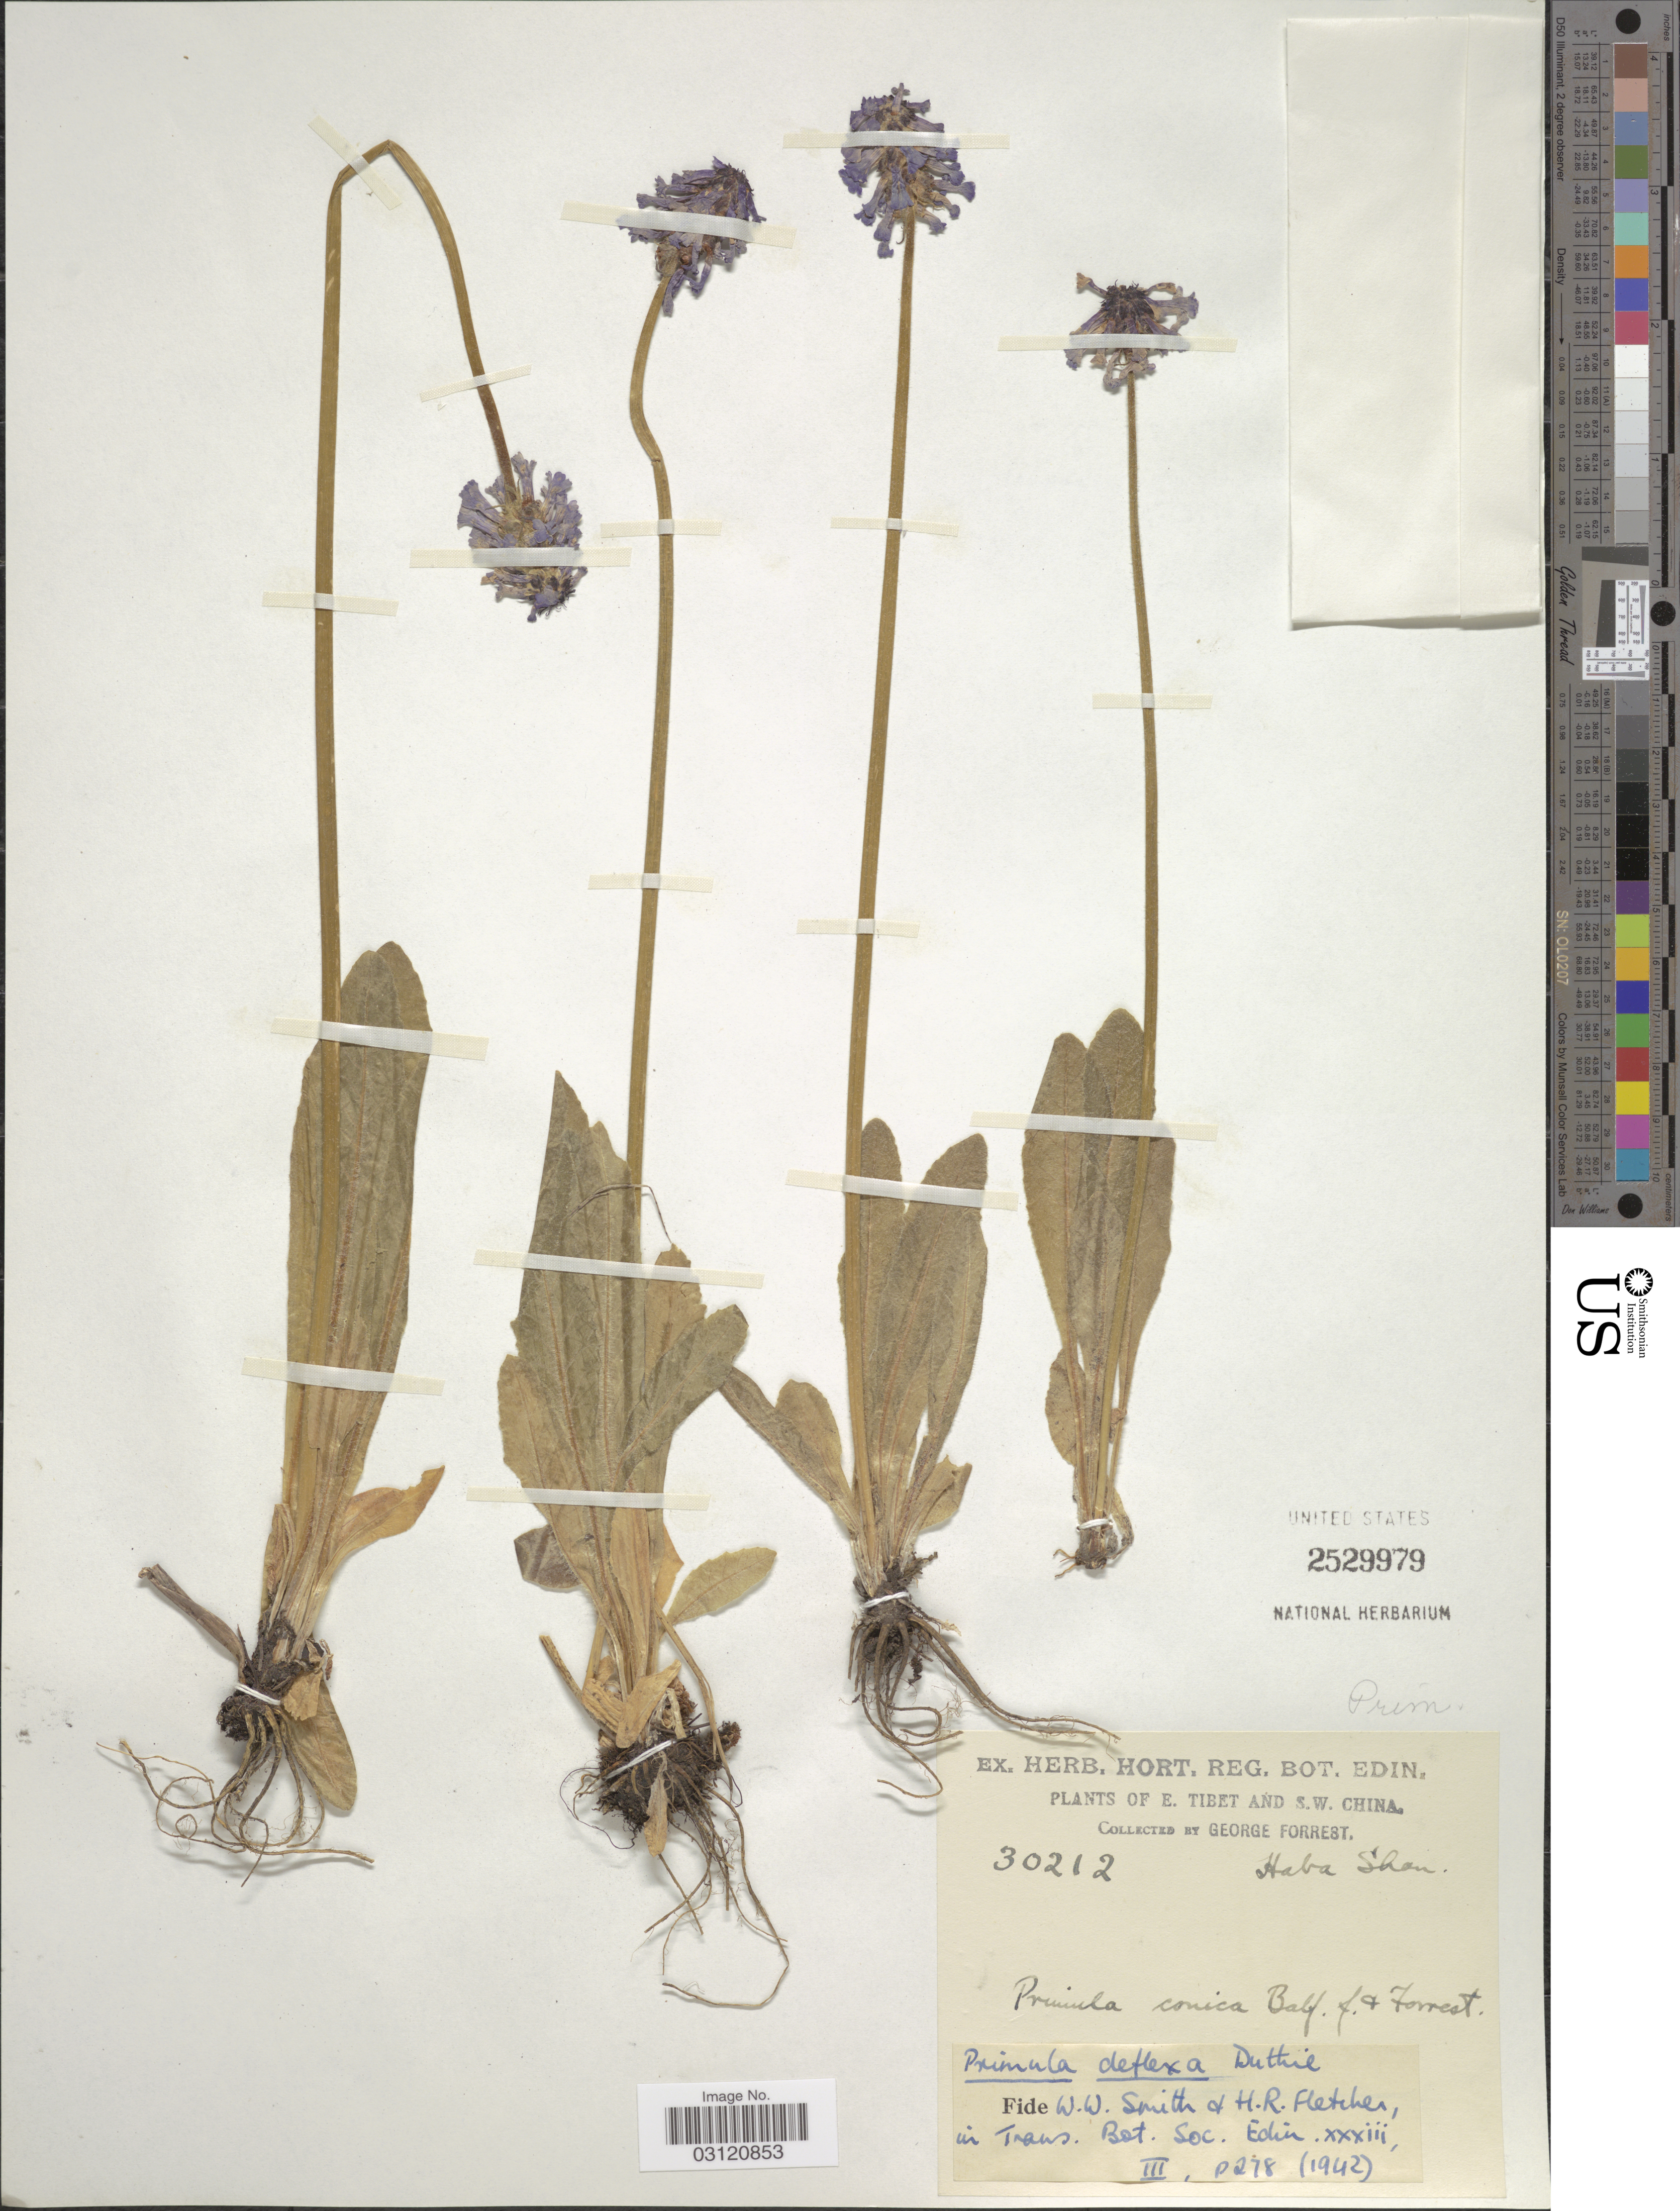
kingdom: Plantae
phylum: Tracheophyta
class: Magnoliopsida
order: Ericales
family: Primulaceae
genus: Primula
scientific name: Primula deflexa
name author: Duthie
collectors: G. Forrest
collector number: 30212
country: China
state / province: Xizang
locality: E. Tibet and S. W. China. Haba Shan.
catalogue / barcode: US 2529979